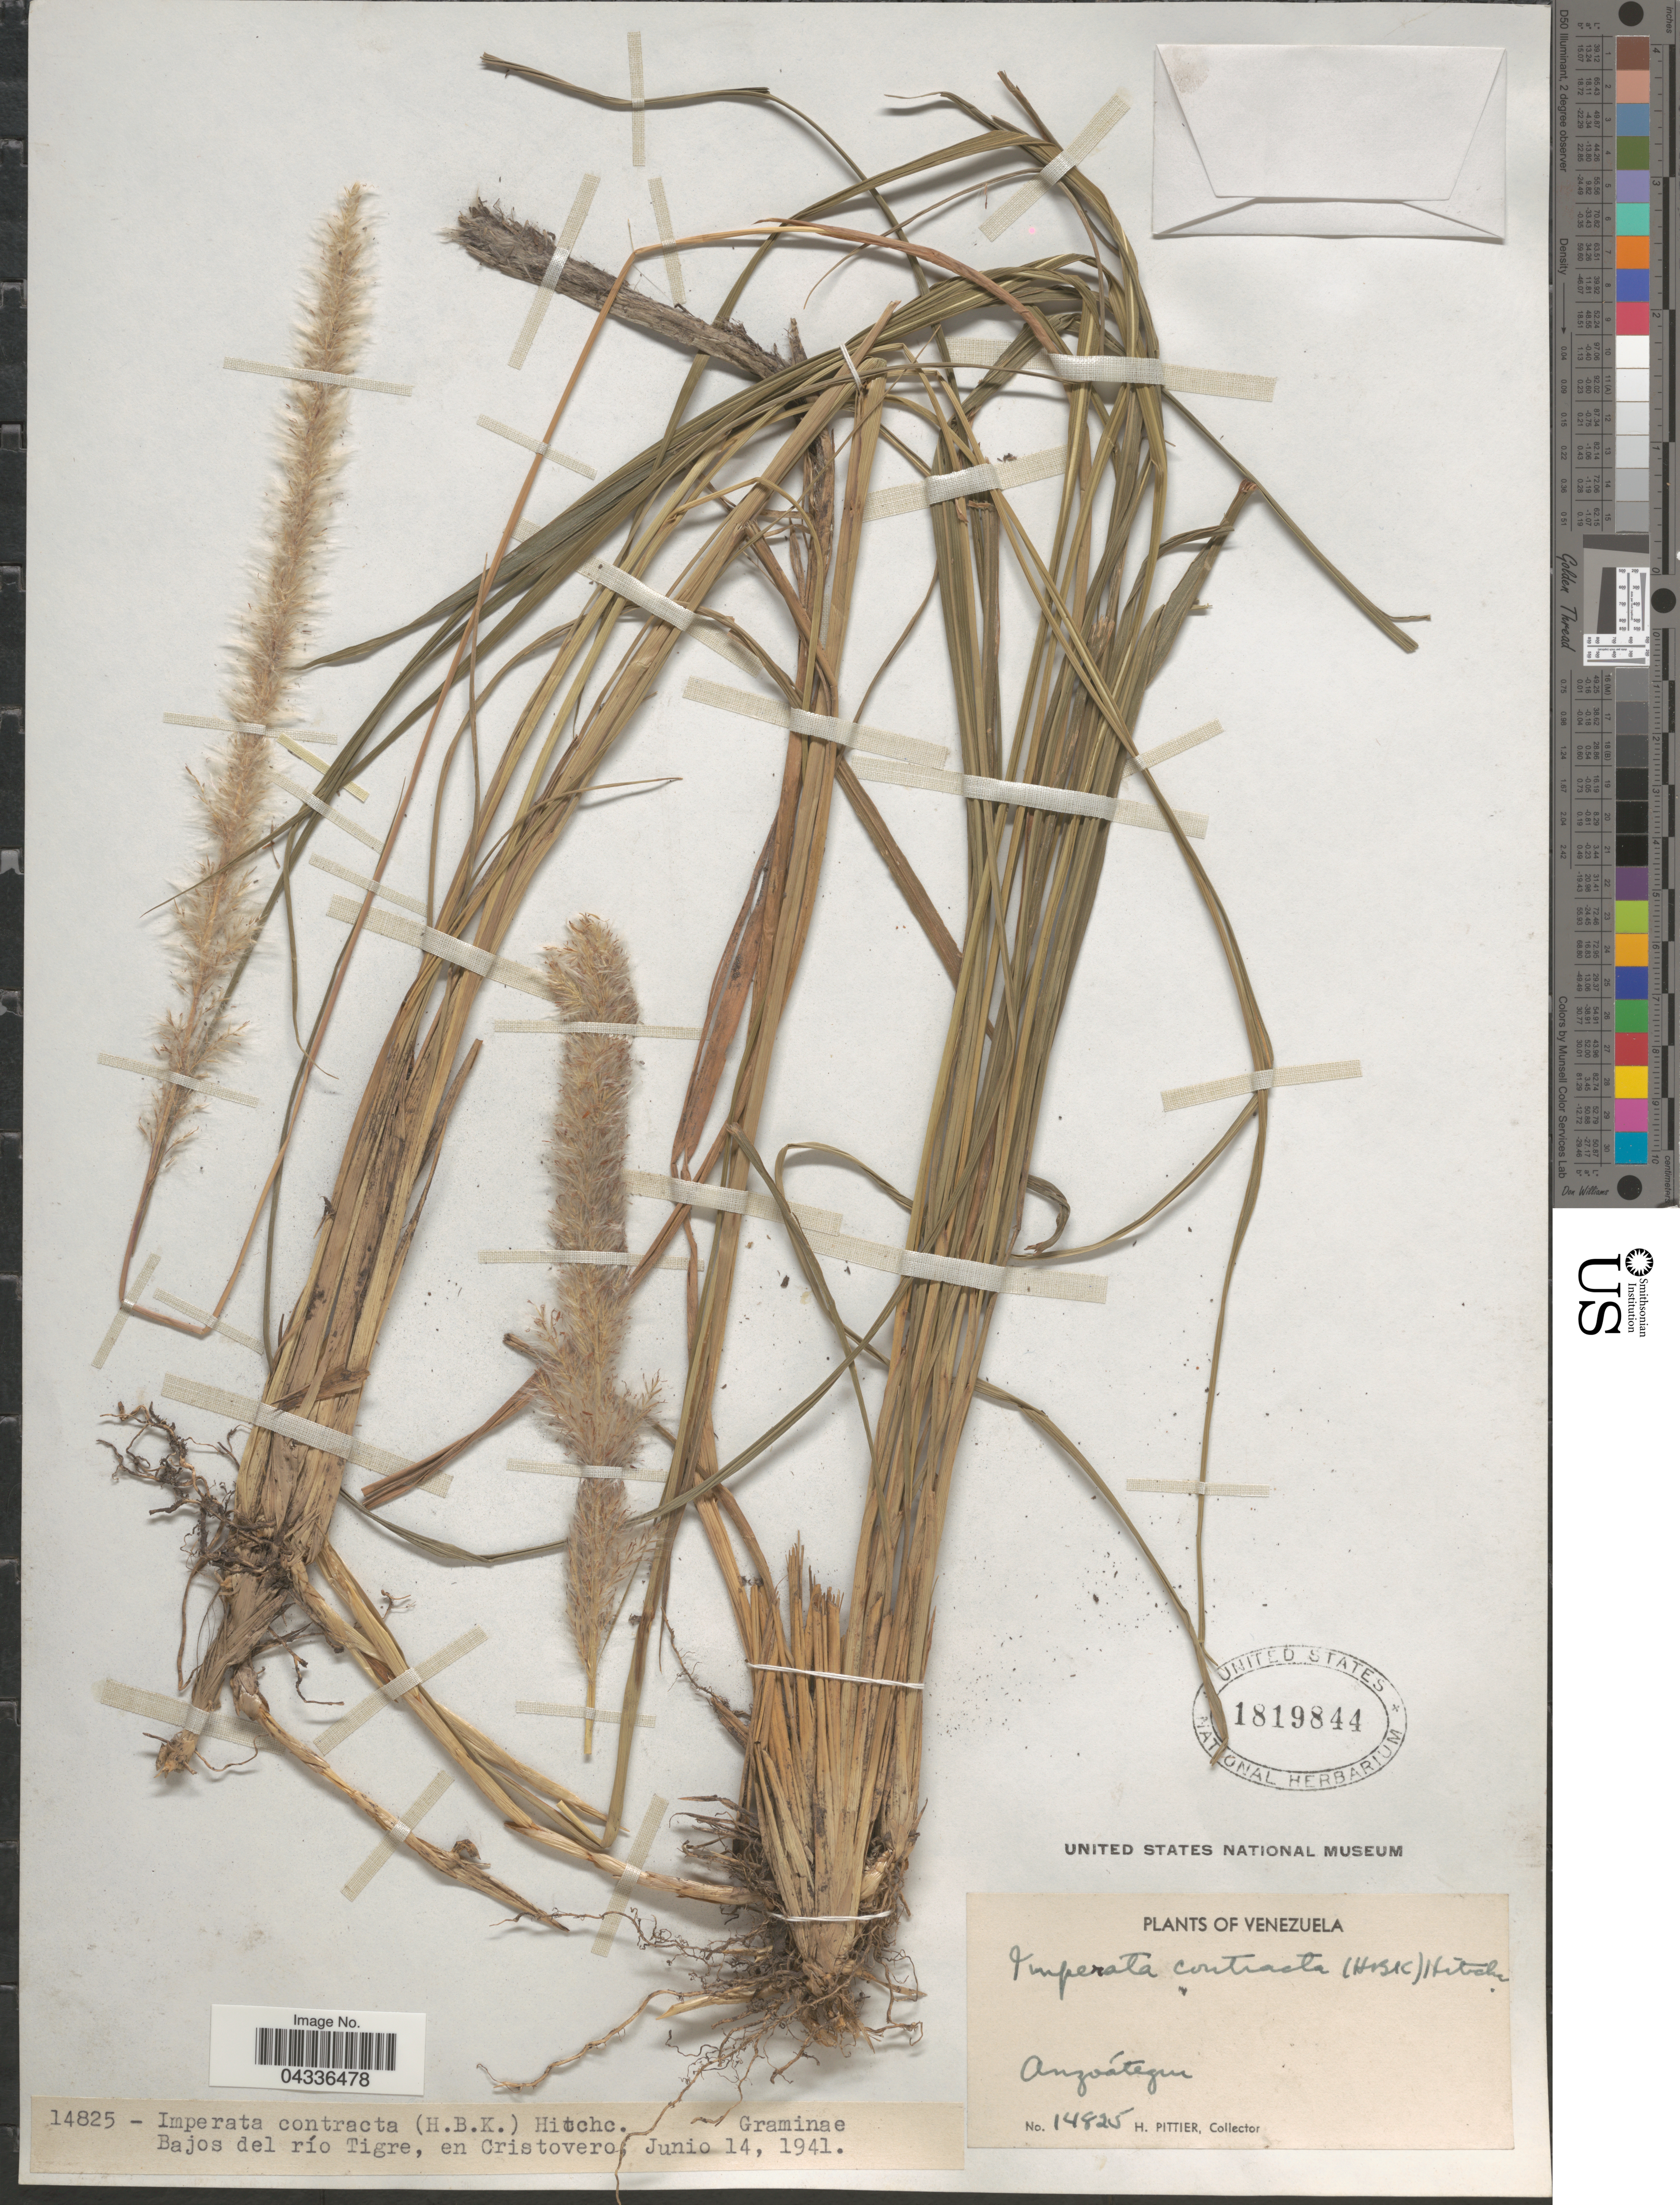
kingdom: Plantae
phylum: Tracheophyta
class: Liliopsida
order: Poales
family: Poaceae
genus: Imperata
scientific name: Imperata contracta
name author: (Kunth) Hitchc.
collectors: H. F. Pittier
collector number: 14825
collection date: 1941-06-14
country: Venezuela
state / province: Anzoategui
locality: Bajos del río Tigre, en Cristovero.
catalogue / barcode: US 1819844